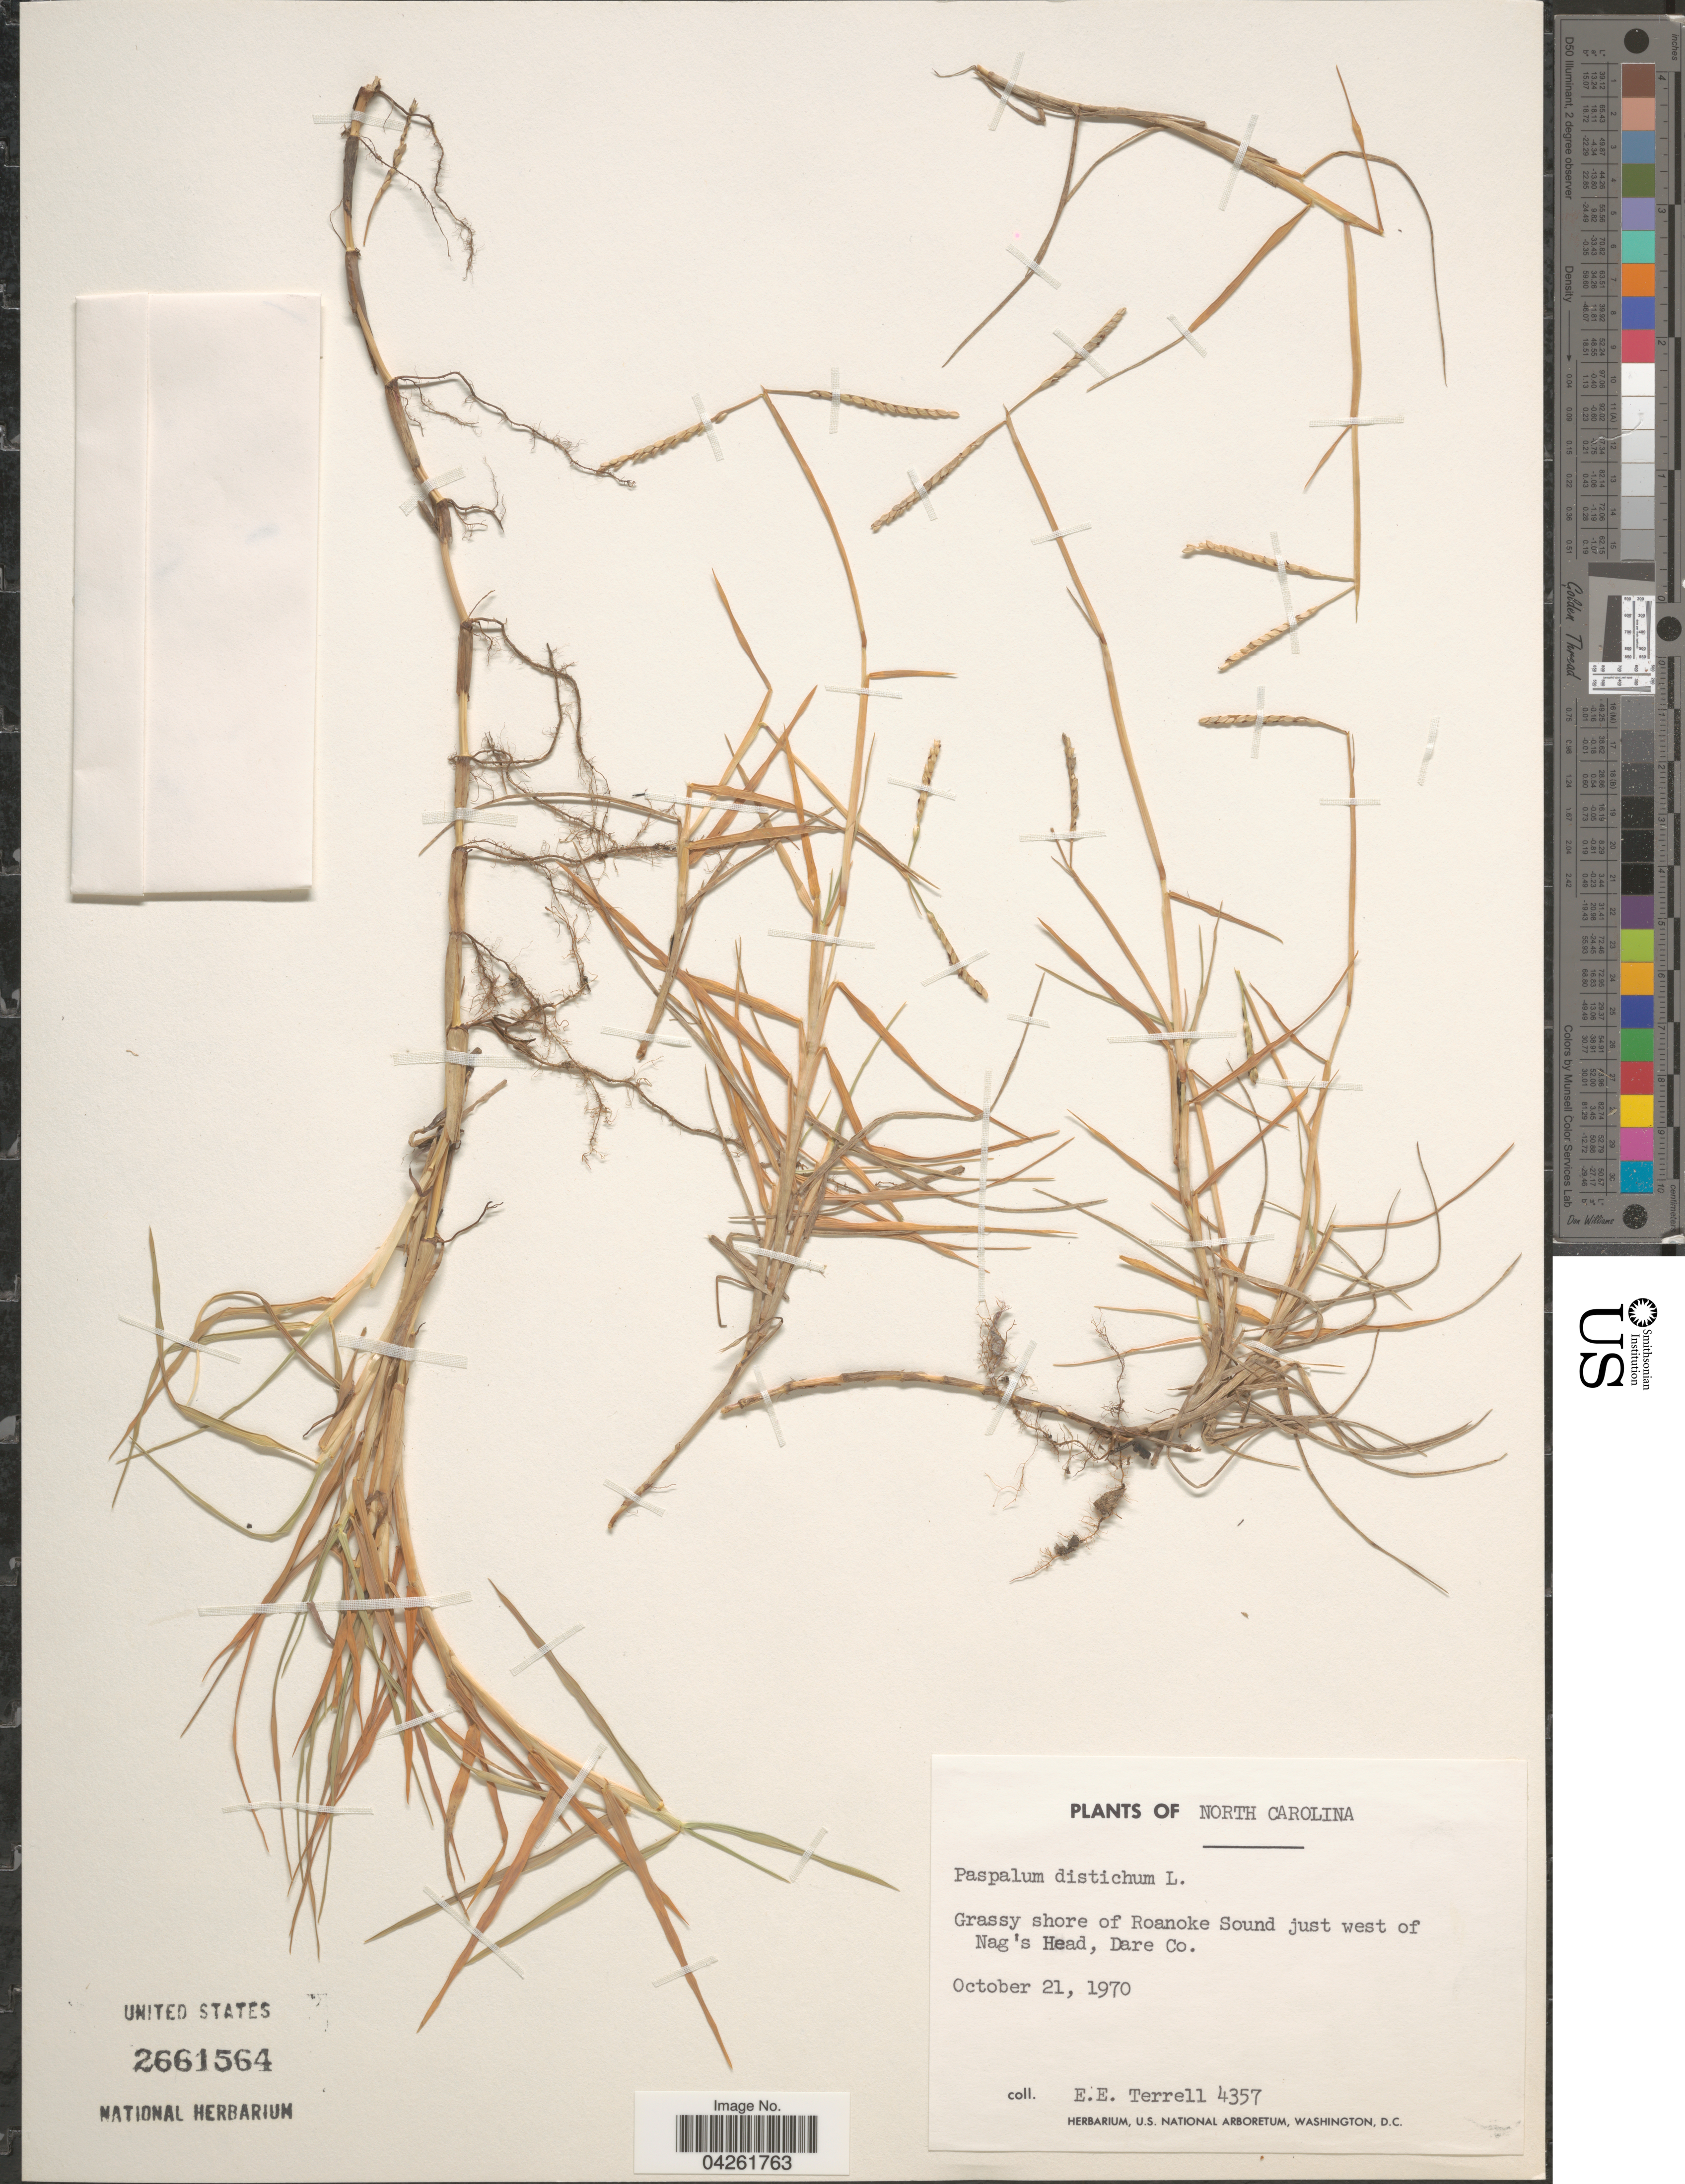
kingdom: Plantae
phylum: Tracheophyta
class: Liliopsida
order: Poales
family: Poaceae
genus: Paspalum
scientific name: Paspalum distichum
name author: L.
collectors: E. E. Terrell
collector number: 4357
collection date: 1970-10-21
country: United States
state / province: North Carolina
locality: Grassy shore of Roanoke Sound just west of Nag's Head, Dare Co.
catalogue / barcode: US 2661564